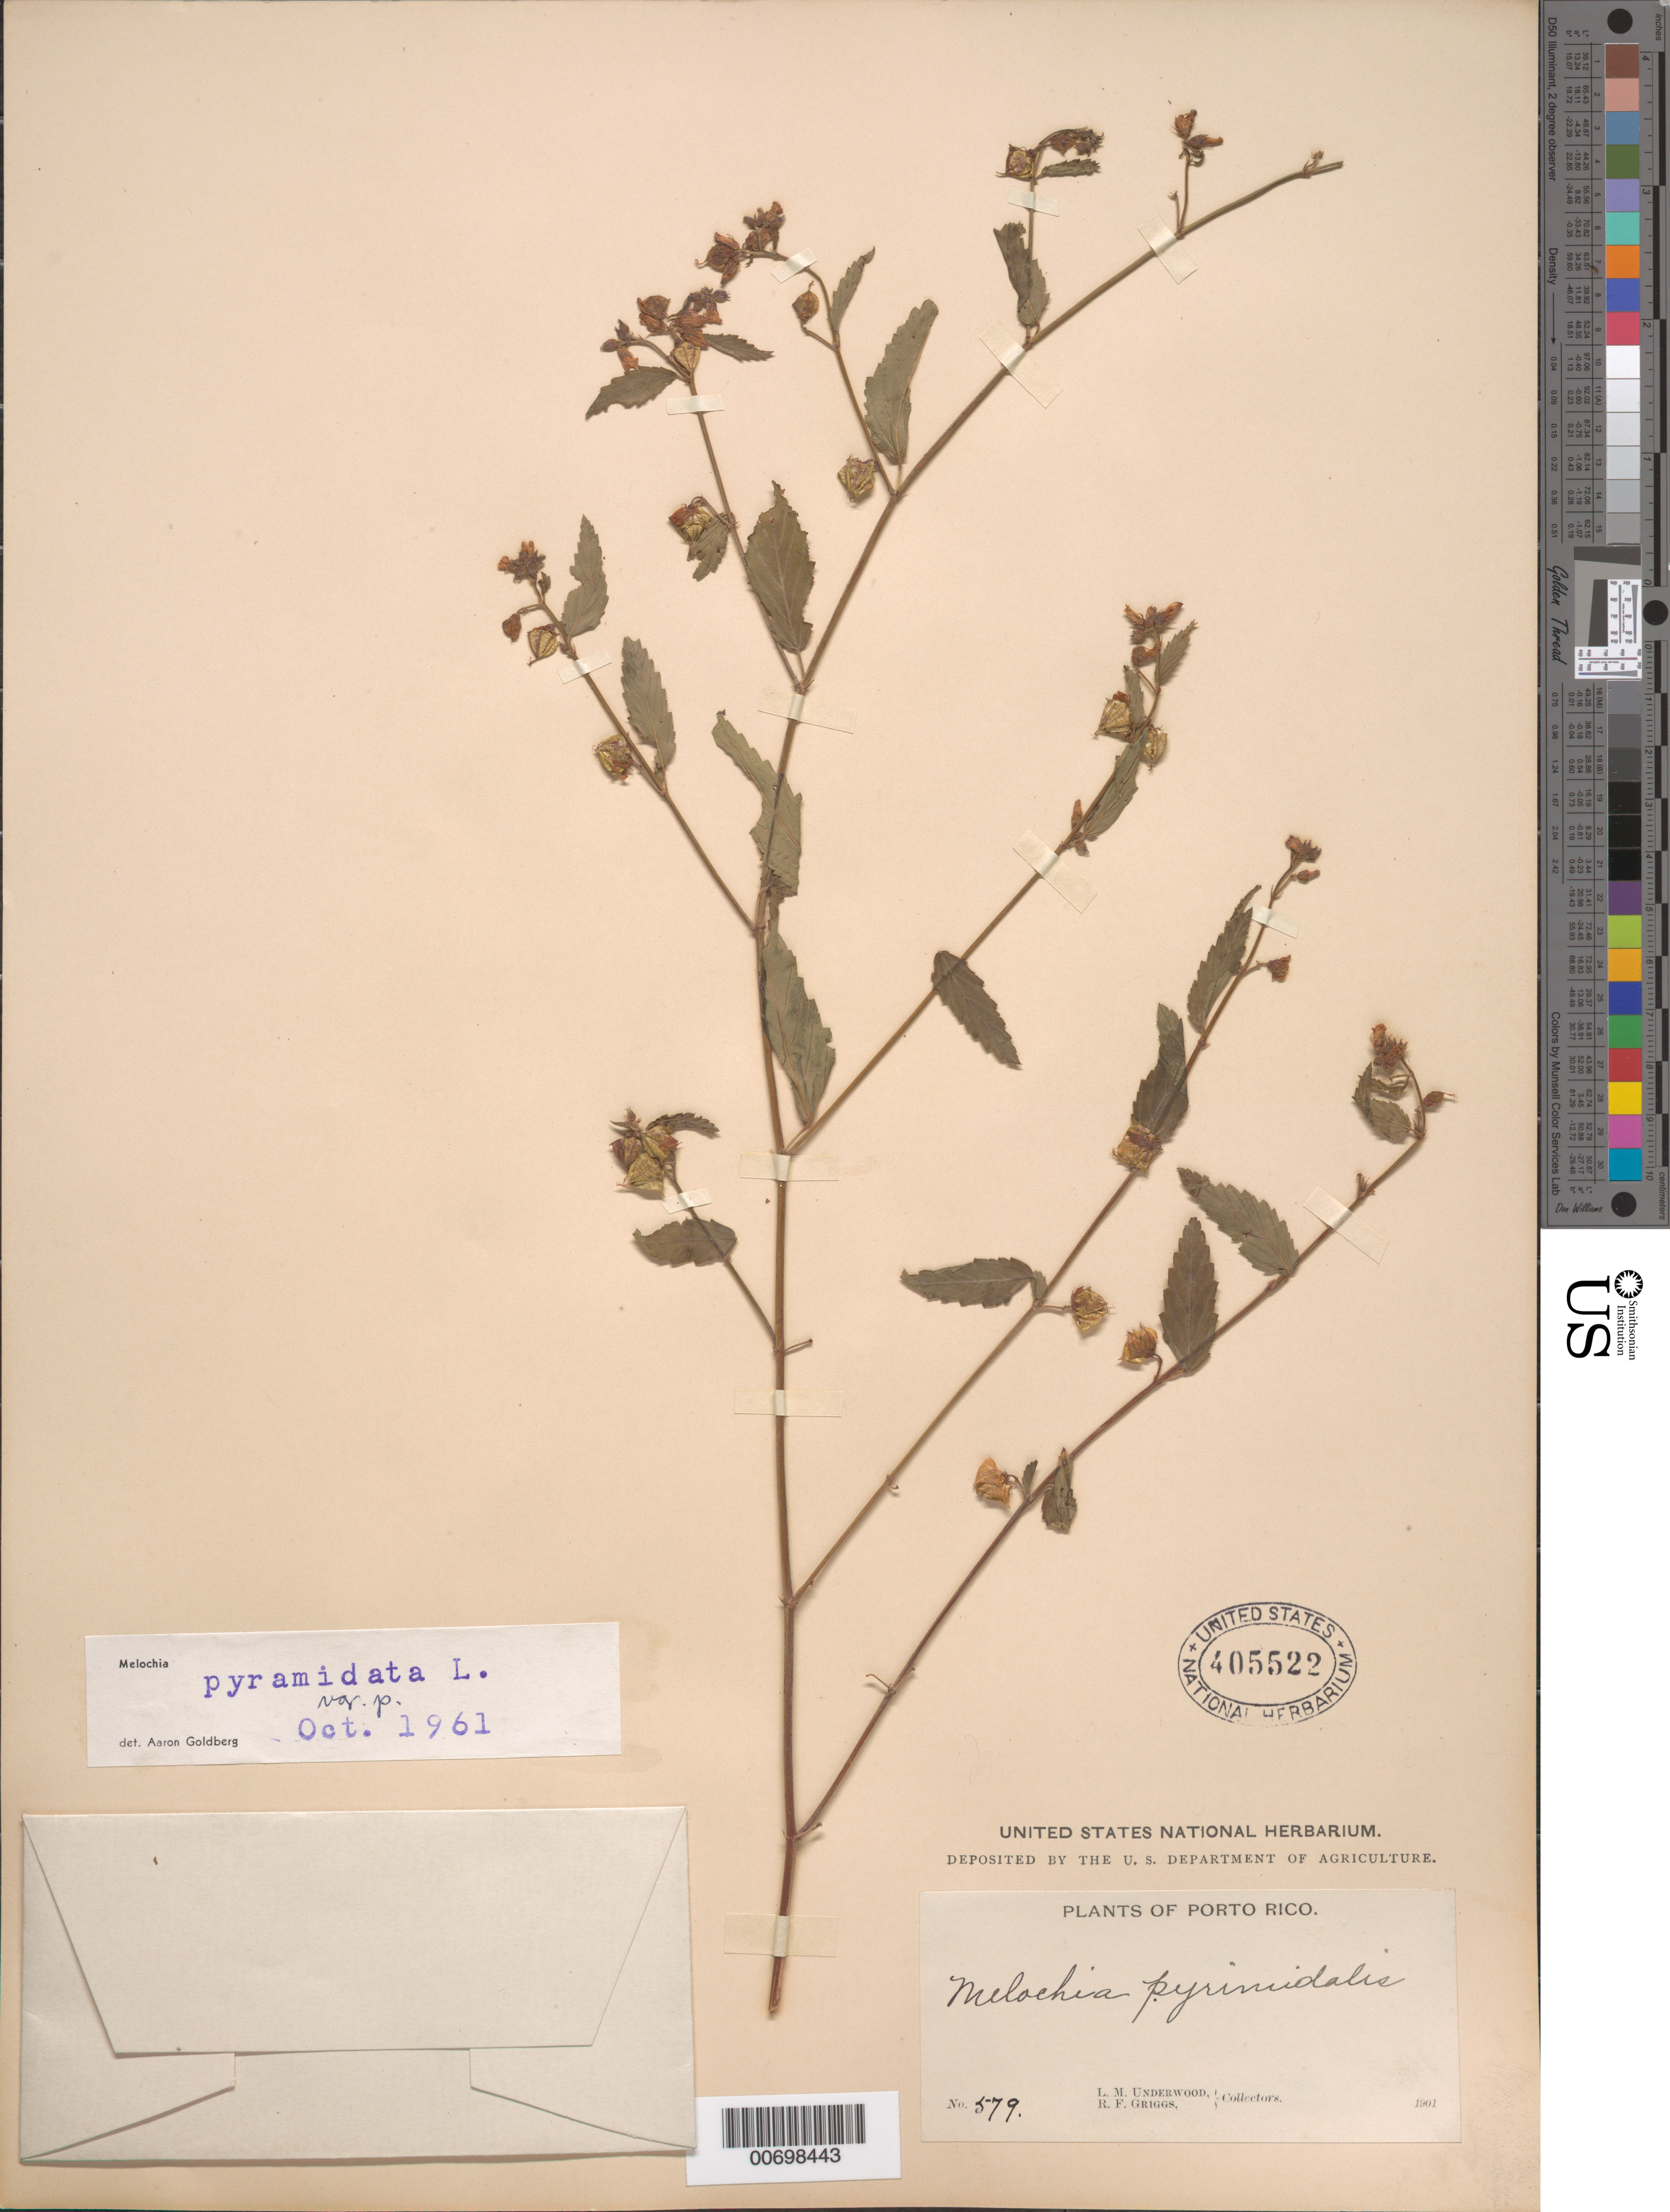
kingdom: Plantae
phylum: Tracheophyta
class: Magnoliopsida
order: Malvales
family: Malvaceae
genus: Melochia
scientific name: Melochia pyramidata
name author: L.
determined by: Goldberg, Aaron, (US), NMNH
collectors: L. M. Underwood & R. F. Griggs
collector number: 579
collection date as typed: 1901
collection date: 1901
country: Puerto Rico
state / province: Coamo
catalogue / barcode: US 405522